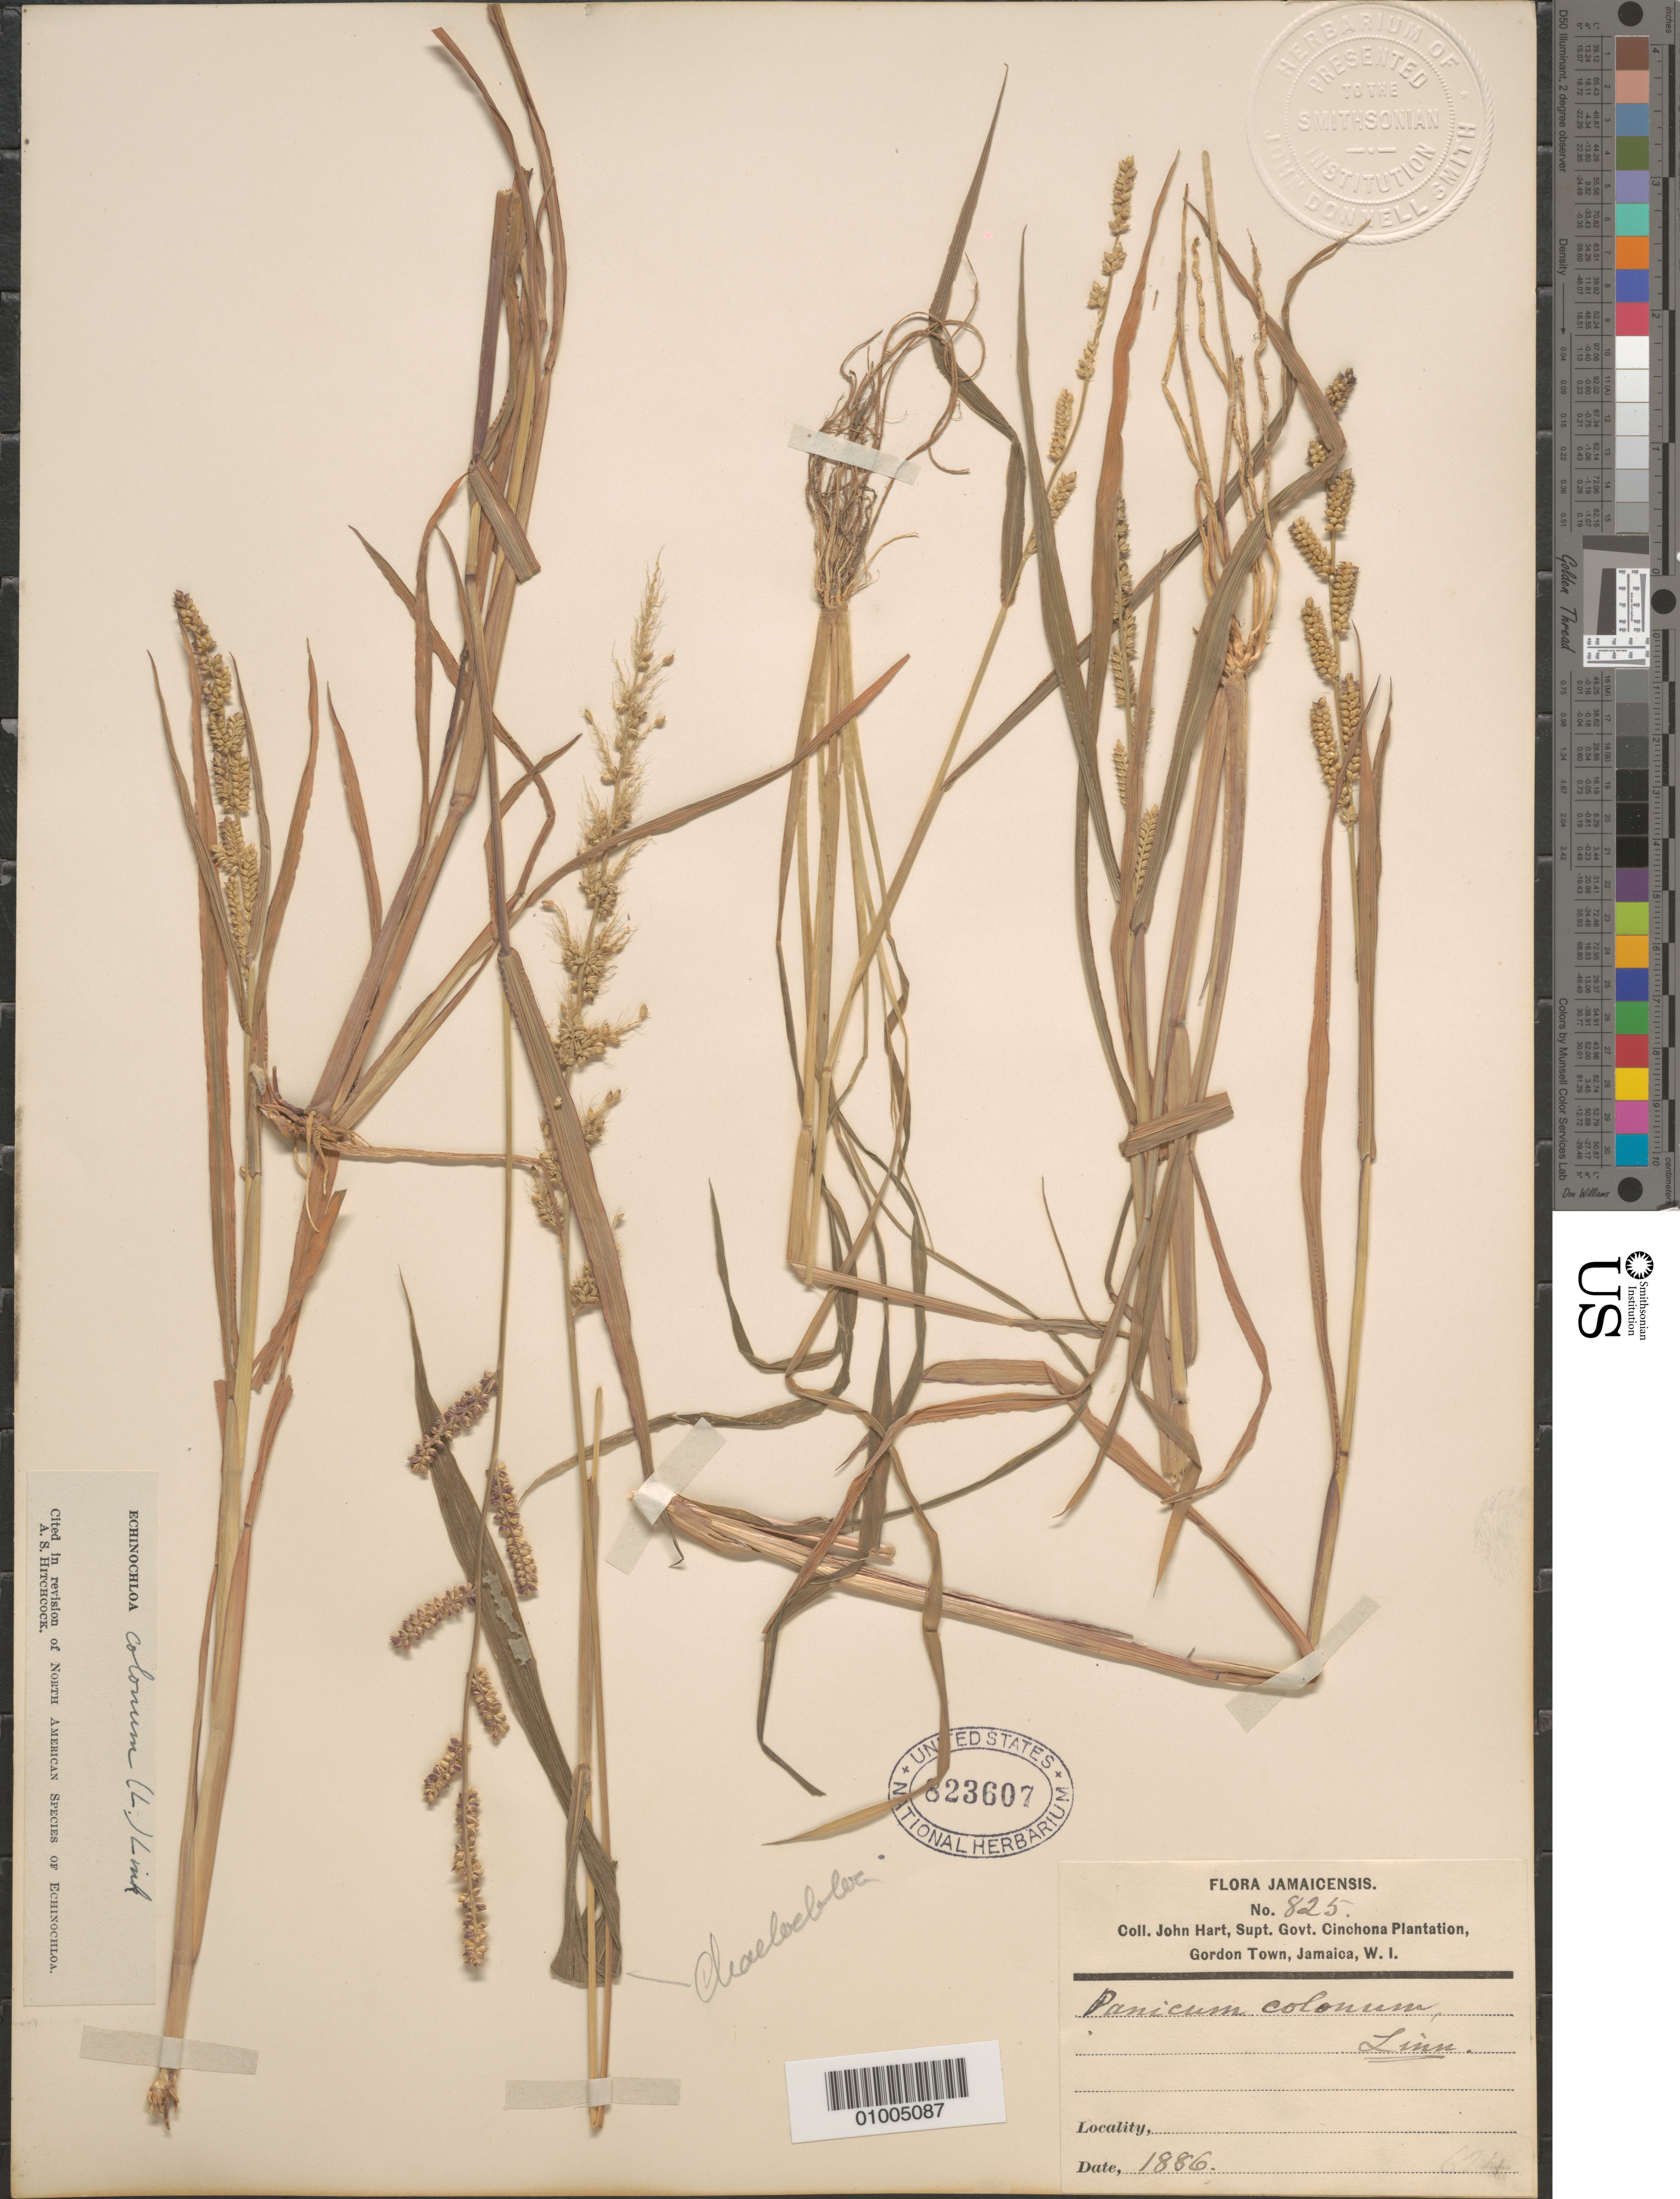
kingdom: Plantae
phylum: Tracheophyta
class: Liliopsida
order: Poales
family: Poaceae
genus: Echinochloa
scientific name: Echinochloa colona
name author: (L.) Link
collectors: J. Hart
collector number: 825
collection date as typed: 1886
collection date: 1886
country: Jamaica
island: Jamaica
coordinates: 0 N, 0 E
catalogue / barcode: US 823607